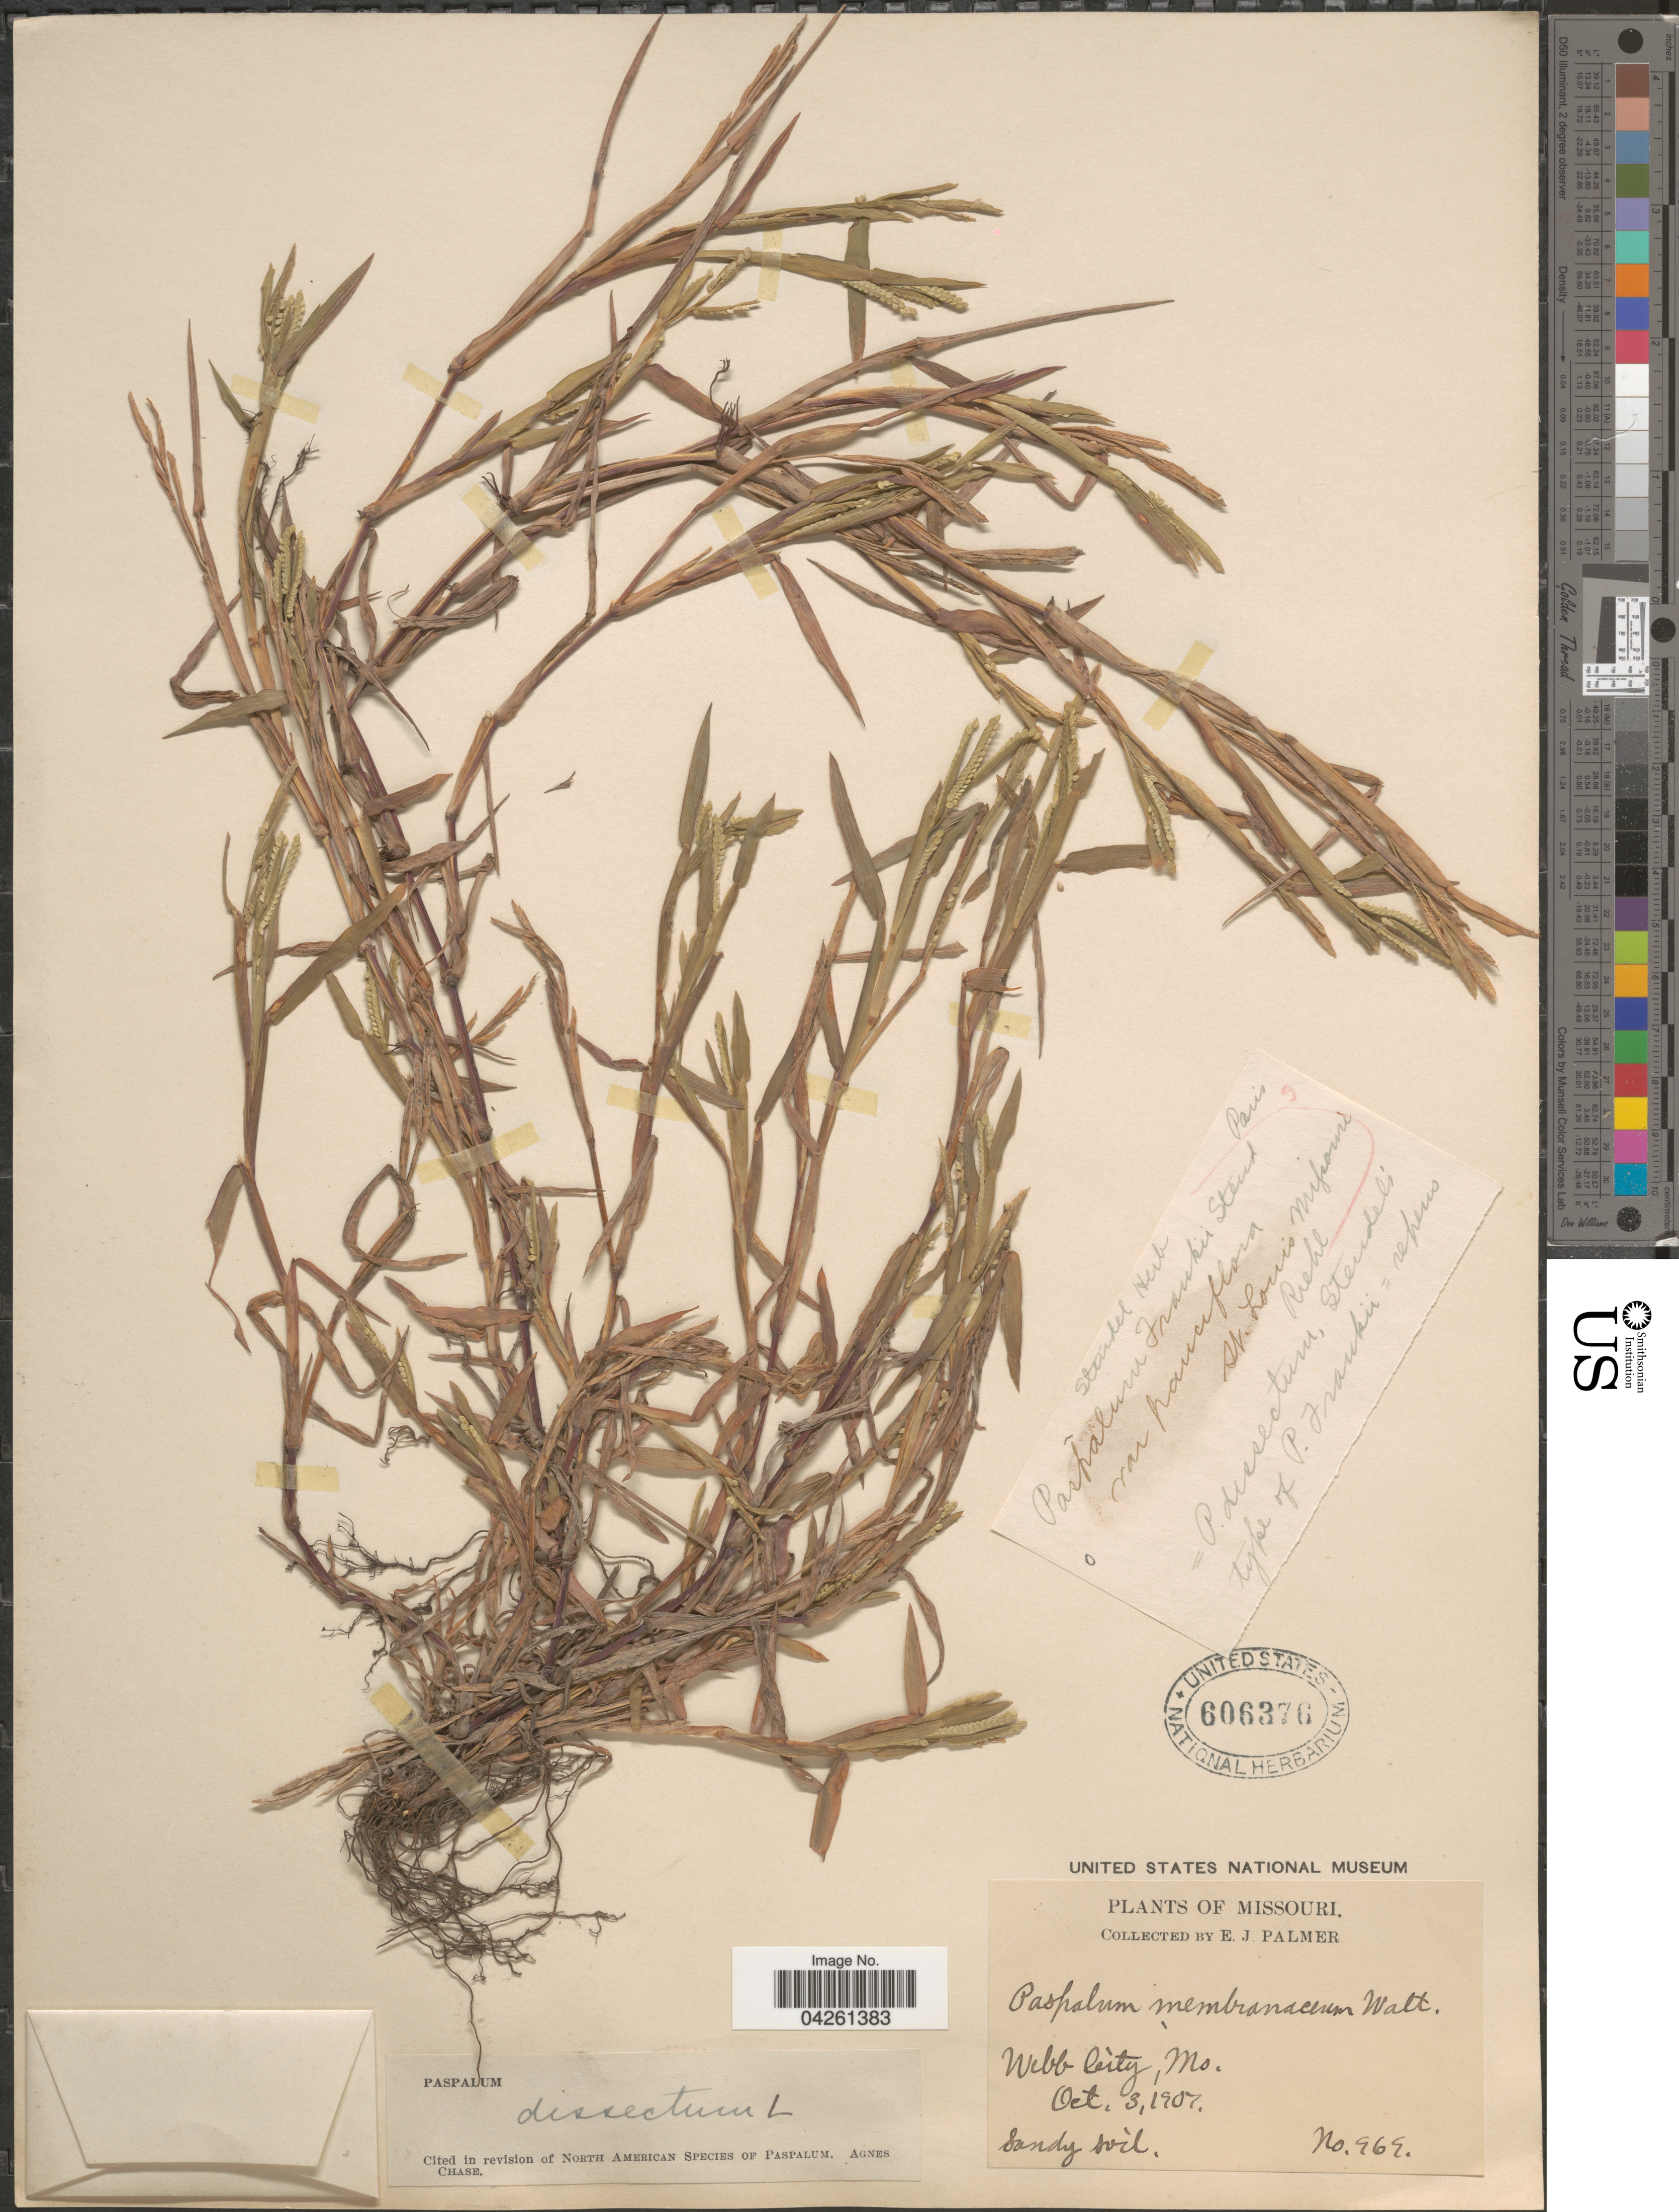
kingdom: Plantae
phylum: Tracheophyta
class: Liliopsida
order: Poales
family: Poaceae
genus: Paspalum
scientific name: Paspalum dissectum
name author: (L.) L.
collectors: E. J. Palmer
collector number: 969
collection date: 1907-10-03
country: United States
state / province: Missouri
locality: Webb City.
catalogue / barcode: US 606376